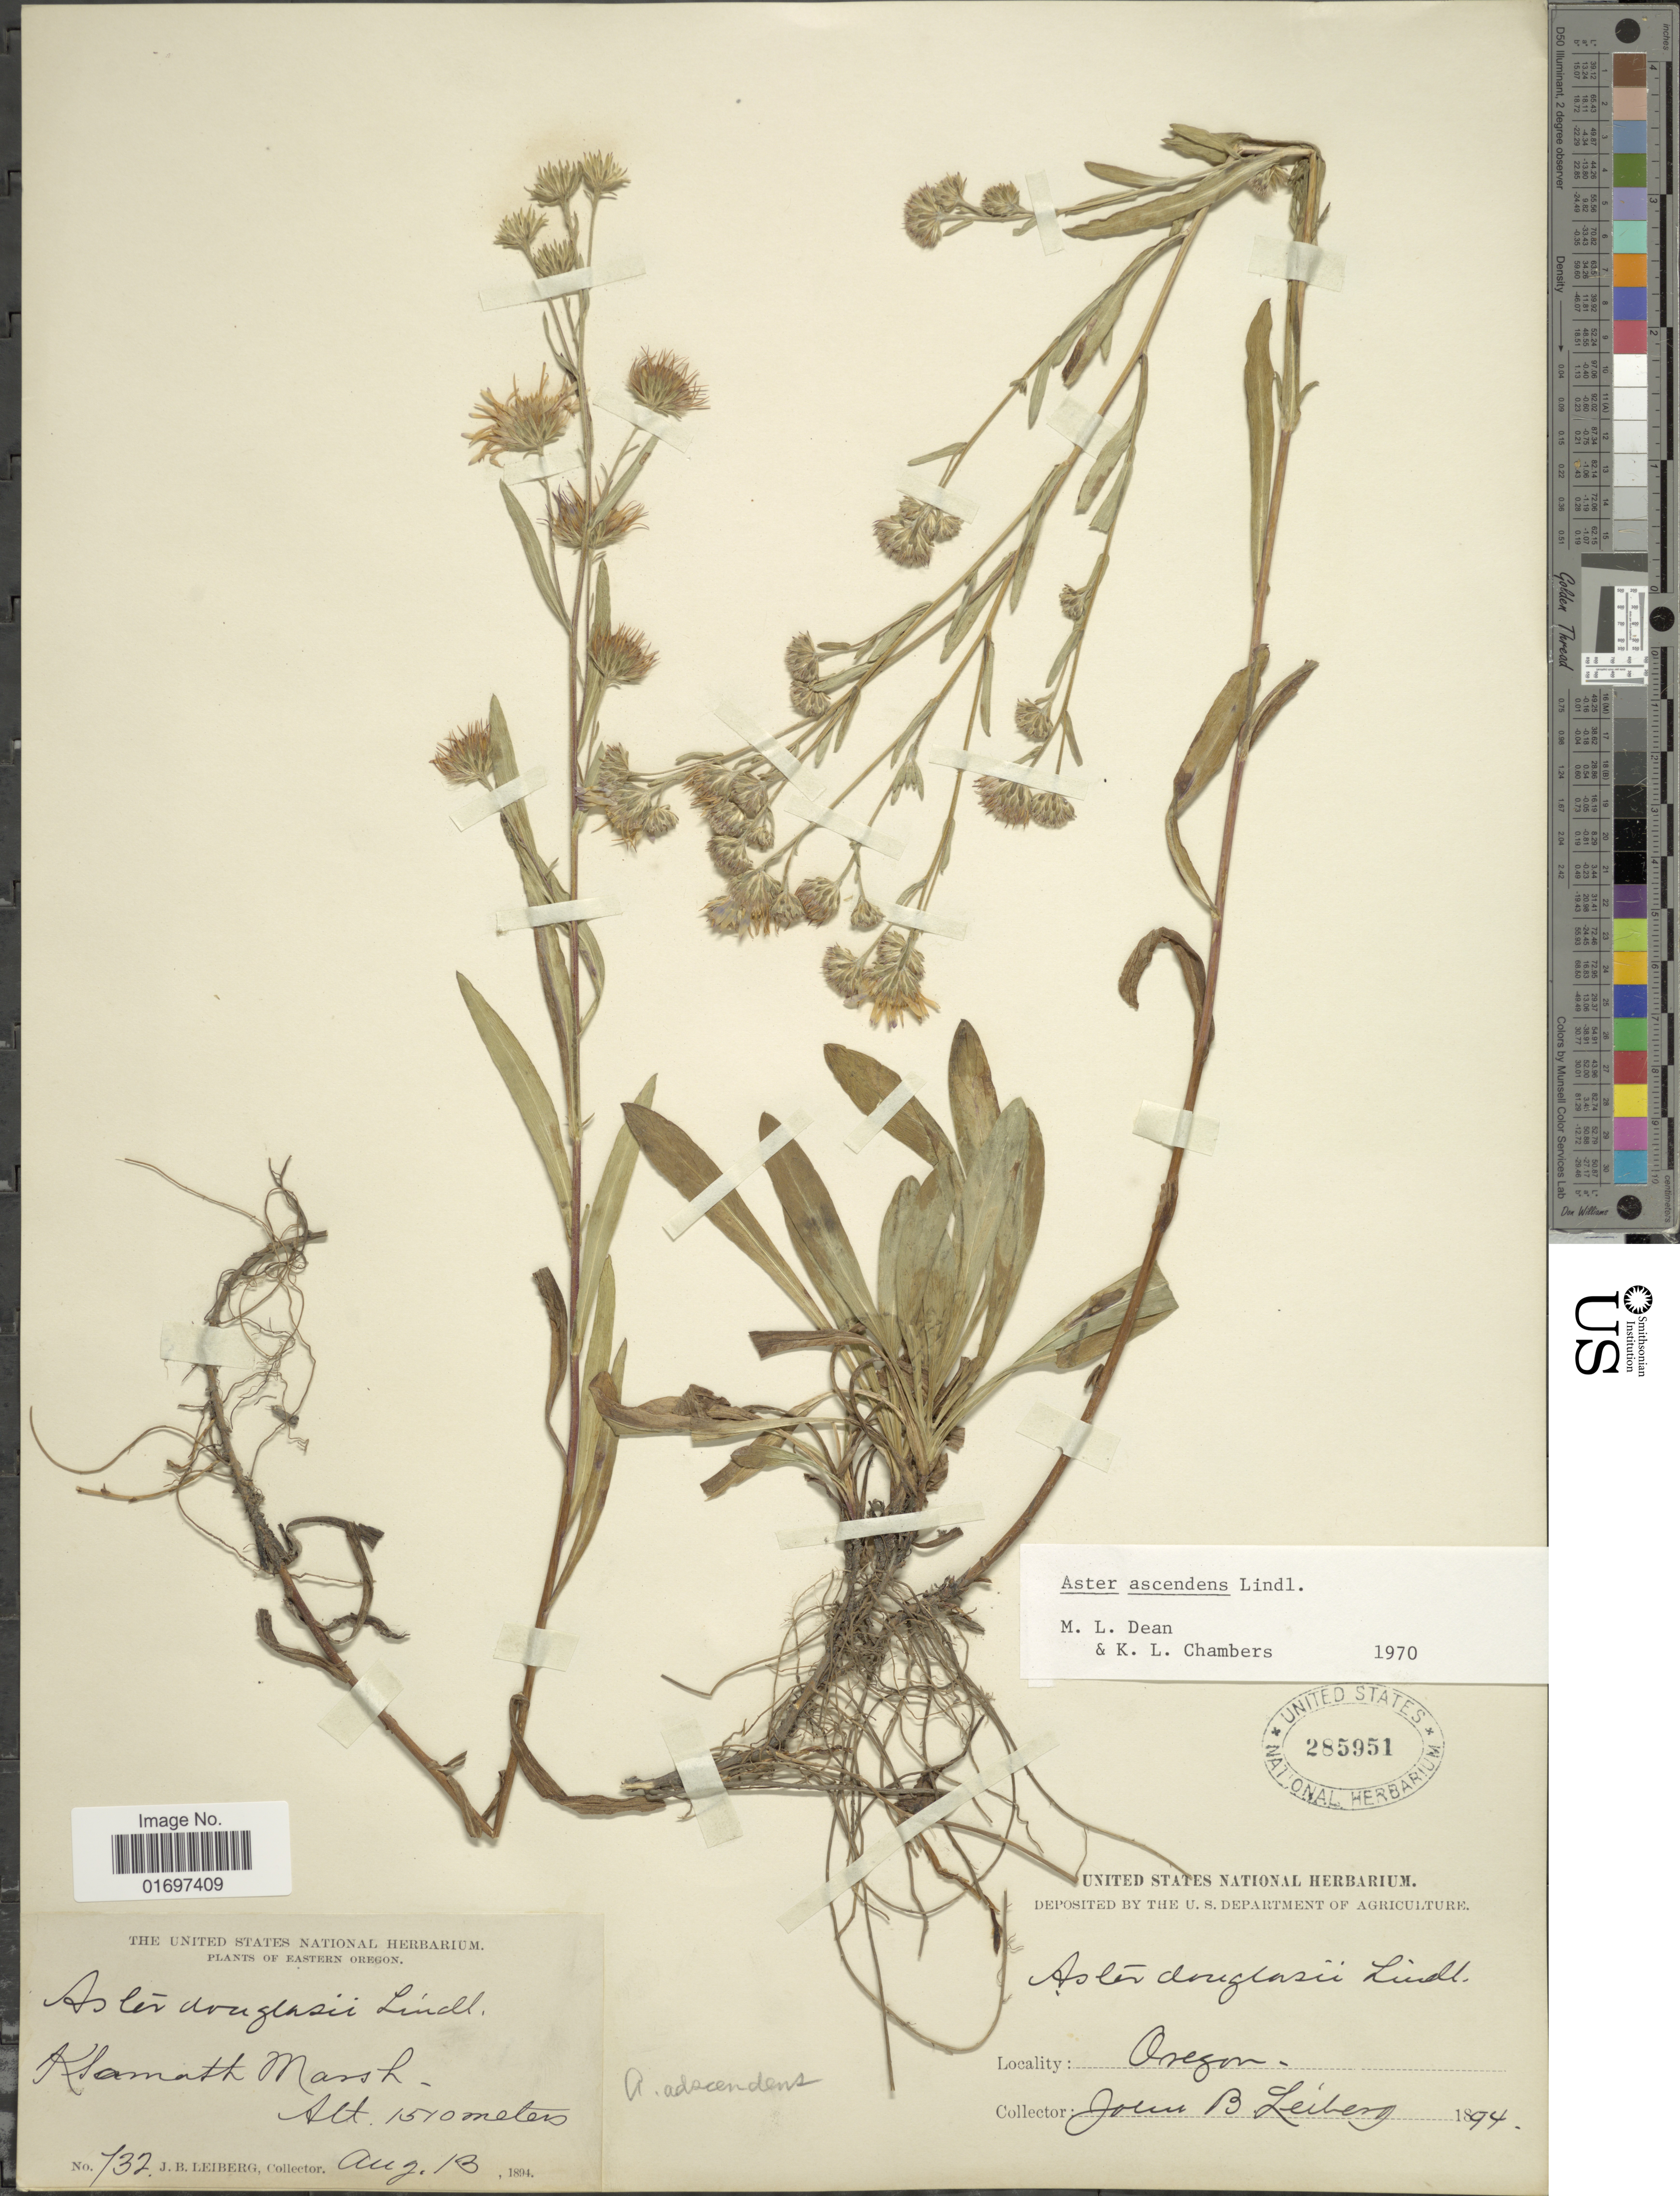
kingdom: Plantae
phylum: Tracheophyta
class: Magnoliopsida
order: Asterales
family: Asteraceae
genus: Symphyotrichum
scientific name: Symphyotrichum ascendens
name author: (Lindl.) G.L. Nesom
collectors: J. B. Leiberg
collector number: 732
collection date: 1894-08-13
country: United States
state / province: Oregon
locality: Eastern Oregon. Klamath Marsh. Oregon.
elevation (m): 1510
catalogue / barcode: US 285951